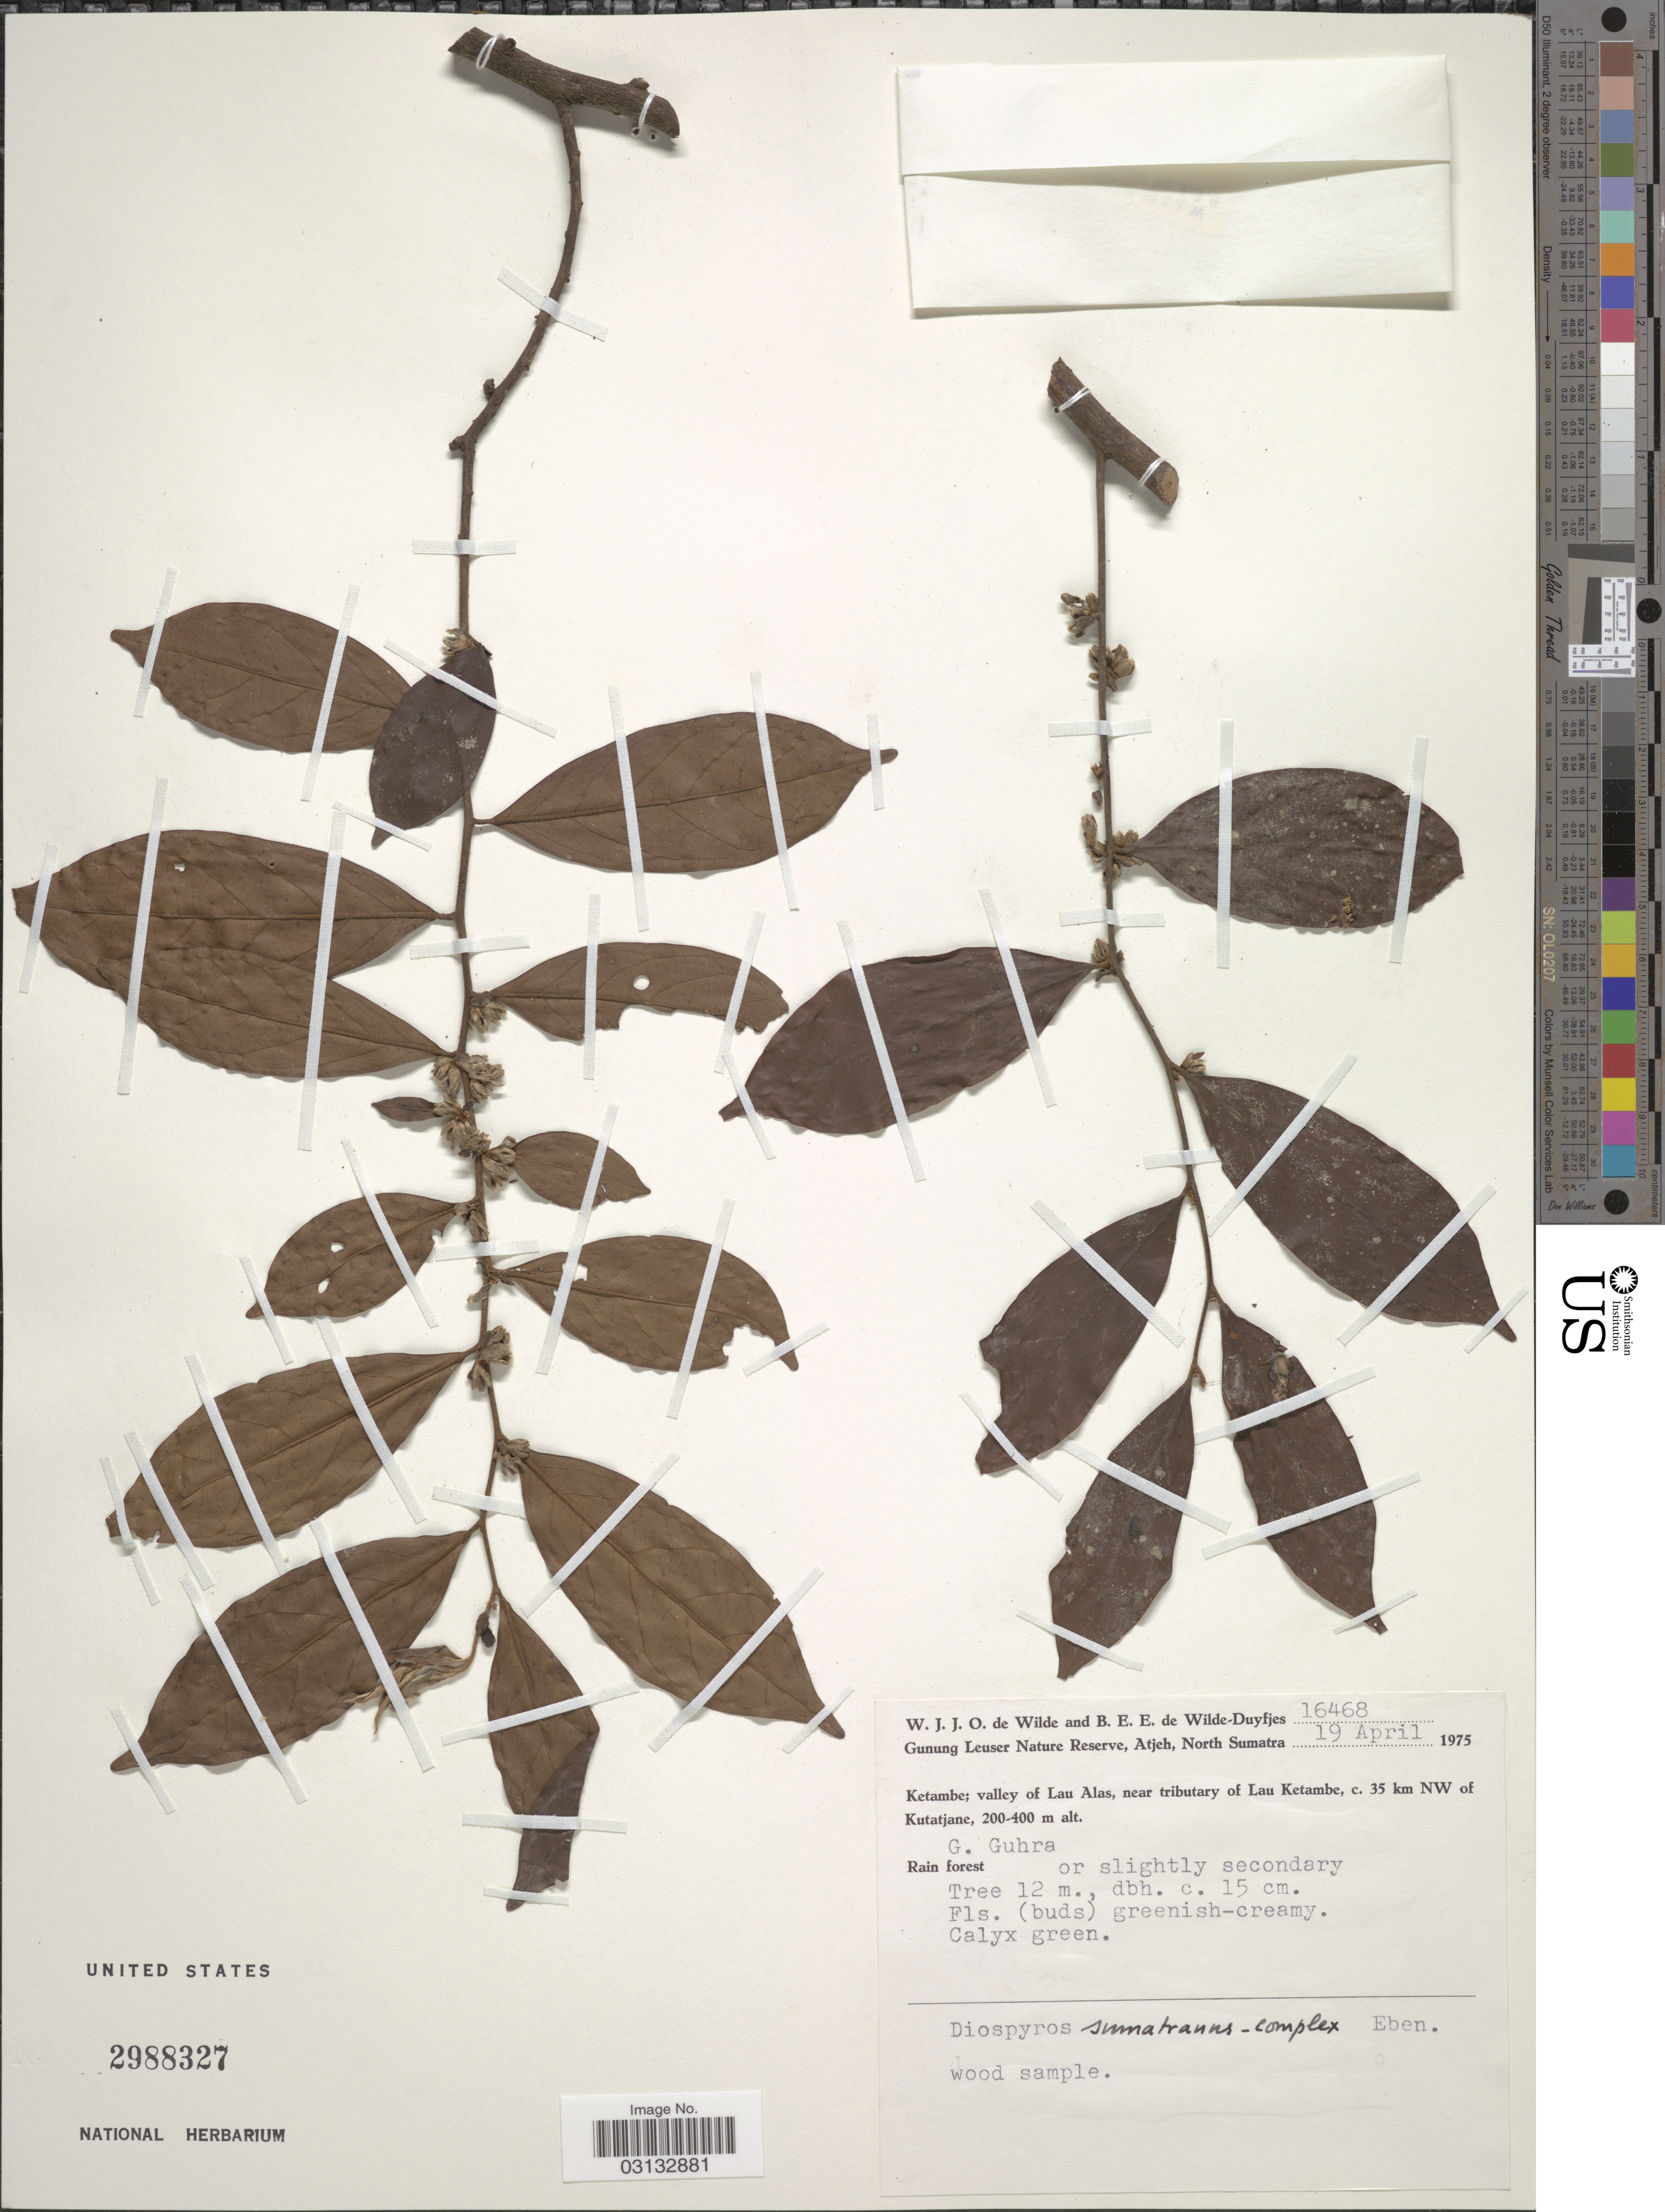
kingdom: Plantae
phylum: Tracheophyta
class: Magnoliopsida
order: Ericales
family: Ebenaceae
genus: Diospyros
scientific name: Diospyros sumatrana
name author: Miq.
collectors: W. J. de Wilde & B. E. de Wilde-Duyfjes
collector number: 16468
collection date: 1975-04-19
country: Indonesia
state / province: Sumatra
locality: Gunung Leuser Nature Reserve, Atjeh, North Sumatra. Ketambe; valley of Lau Alas, near tributary of Lau Ketambe, c. 35 km NW of Kutatjane. G. Guhra [unsure placement].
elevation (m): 200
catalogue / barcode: US 2988327